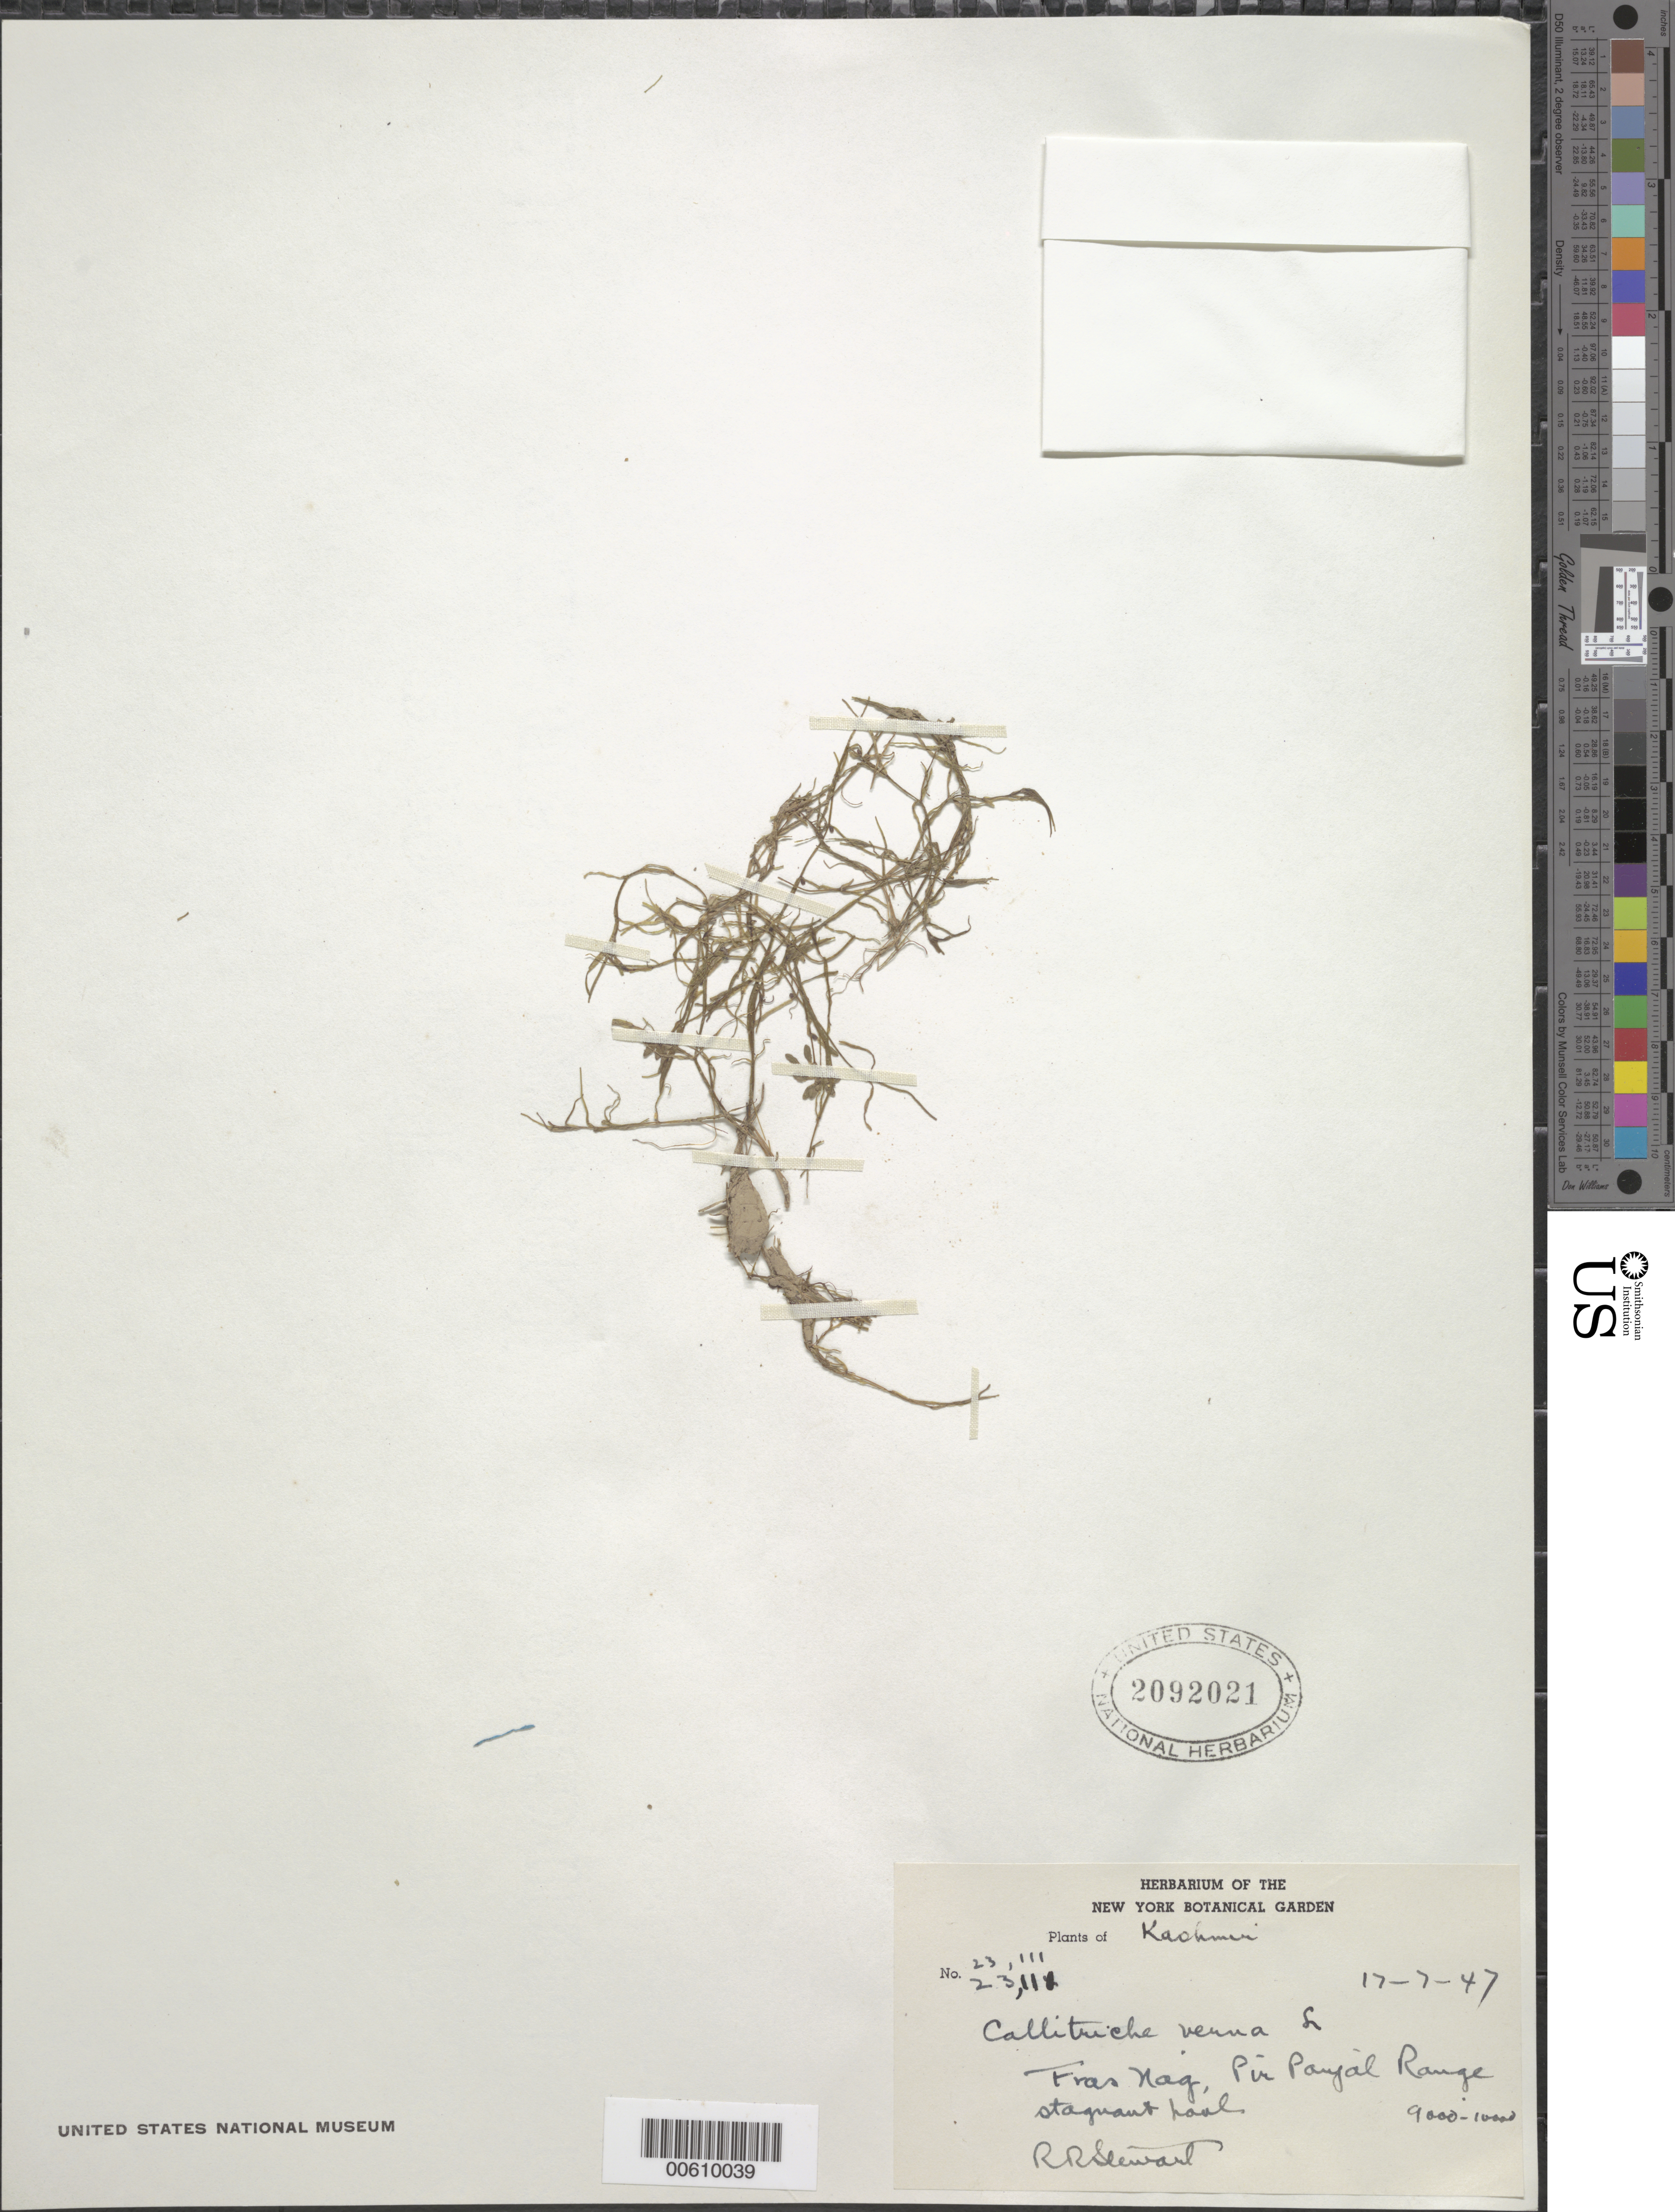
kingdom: Plantae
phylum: Tracheophyta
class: Magnoliopsida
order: Lamiales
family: Plantaginaceae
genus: Callitriche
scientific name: Callitriche verna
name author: L.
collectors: R. R. Stewart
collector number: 23111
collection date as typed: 17 Jul 1947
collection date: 1947-07-17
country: India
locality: Kashmir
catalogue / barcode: US 2092021